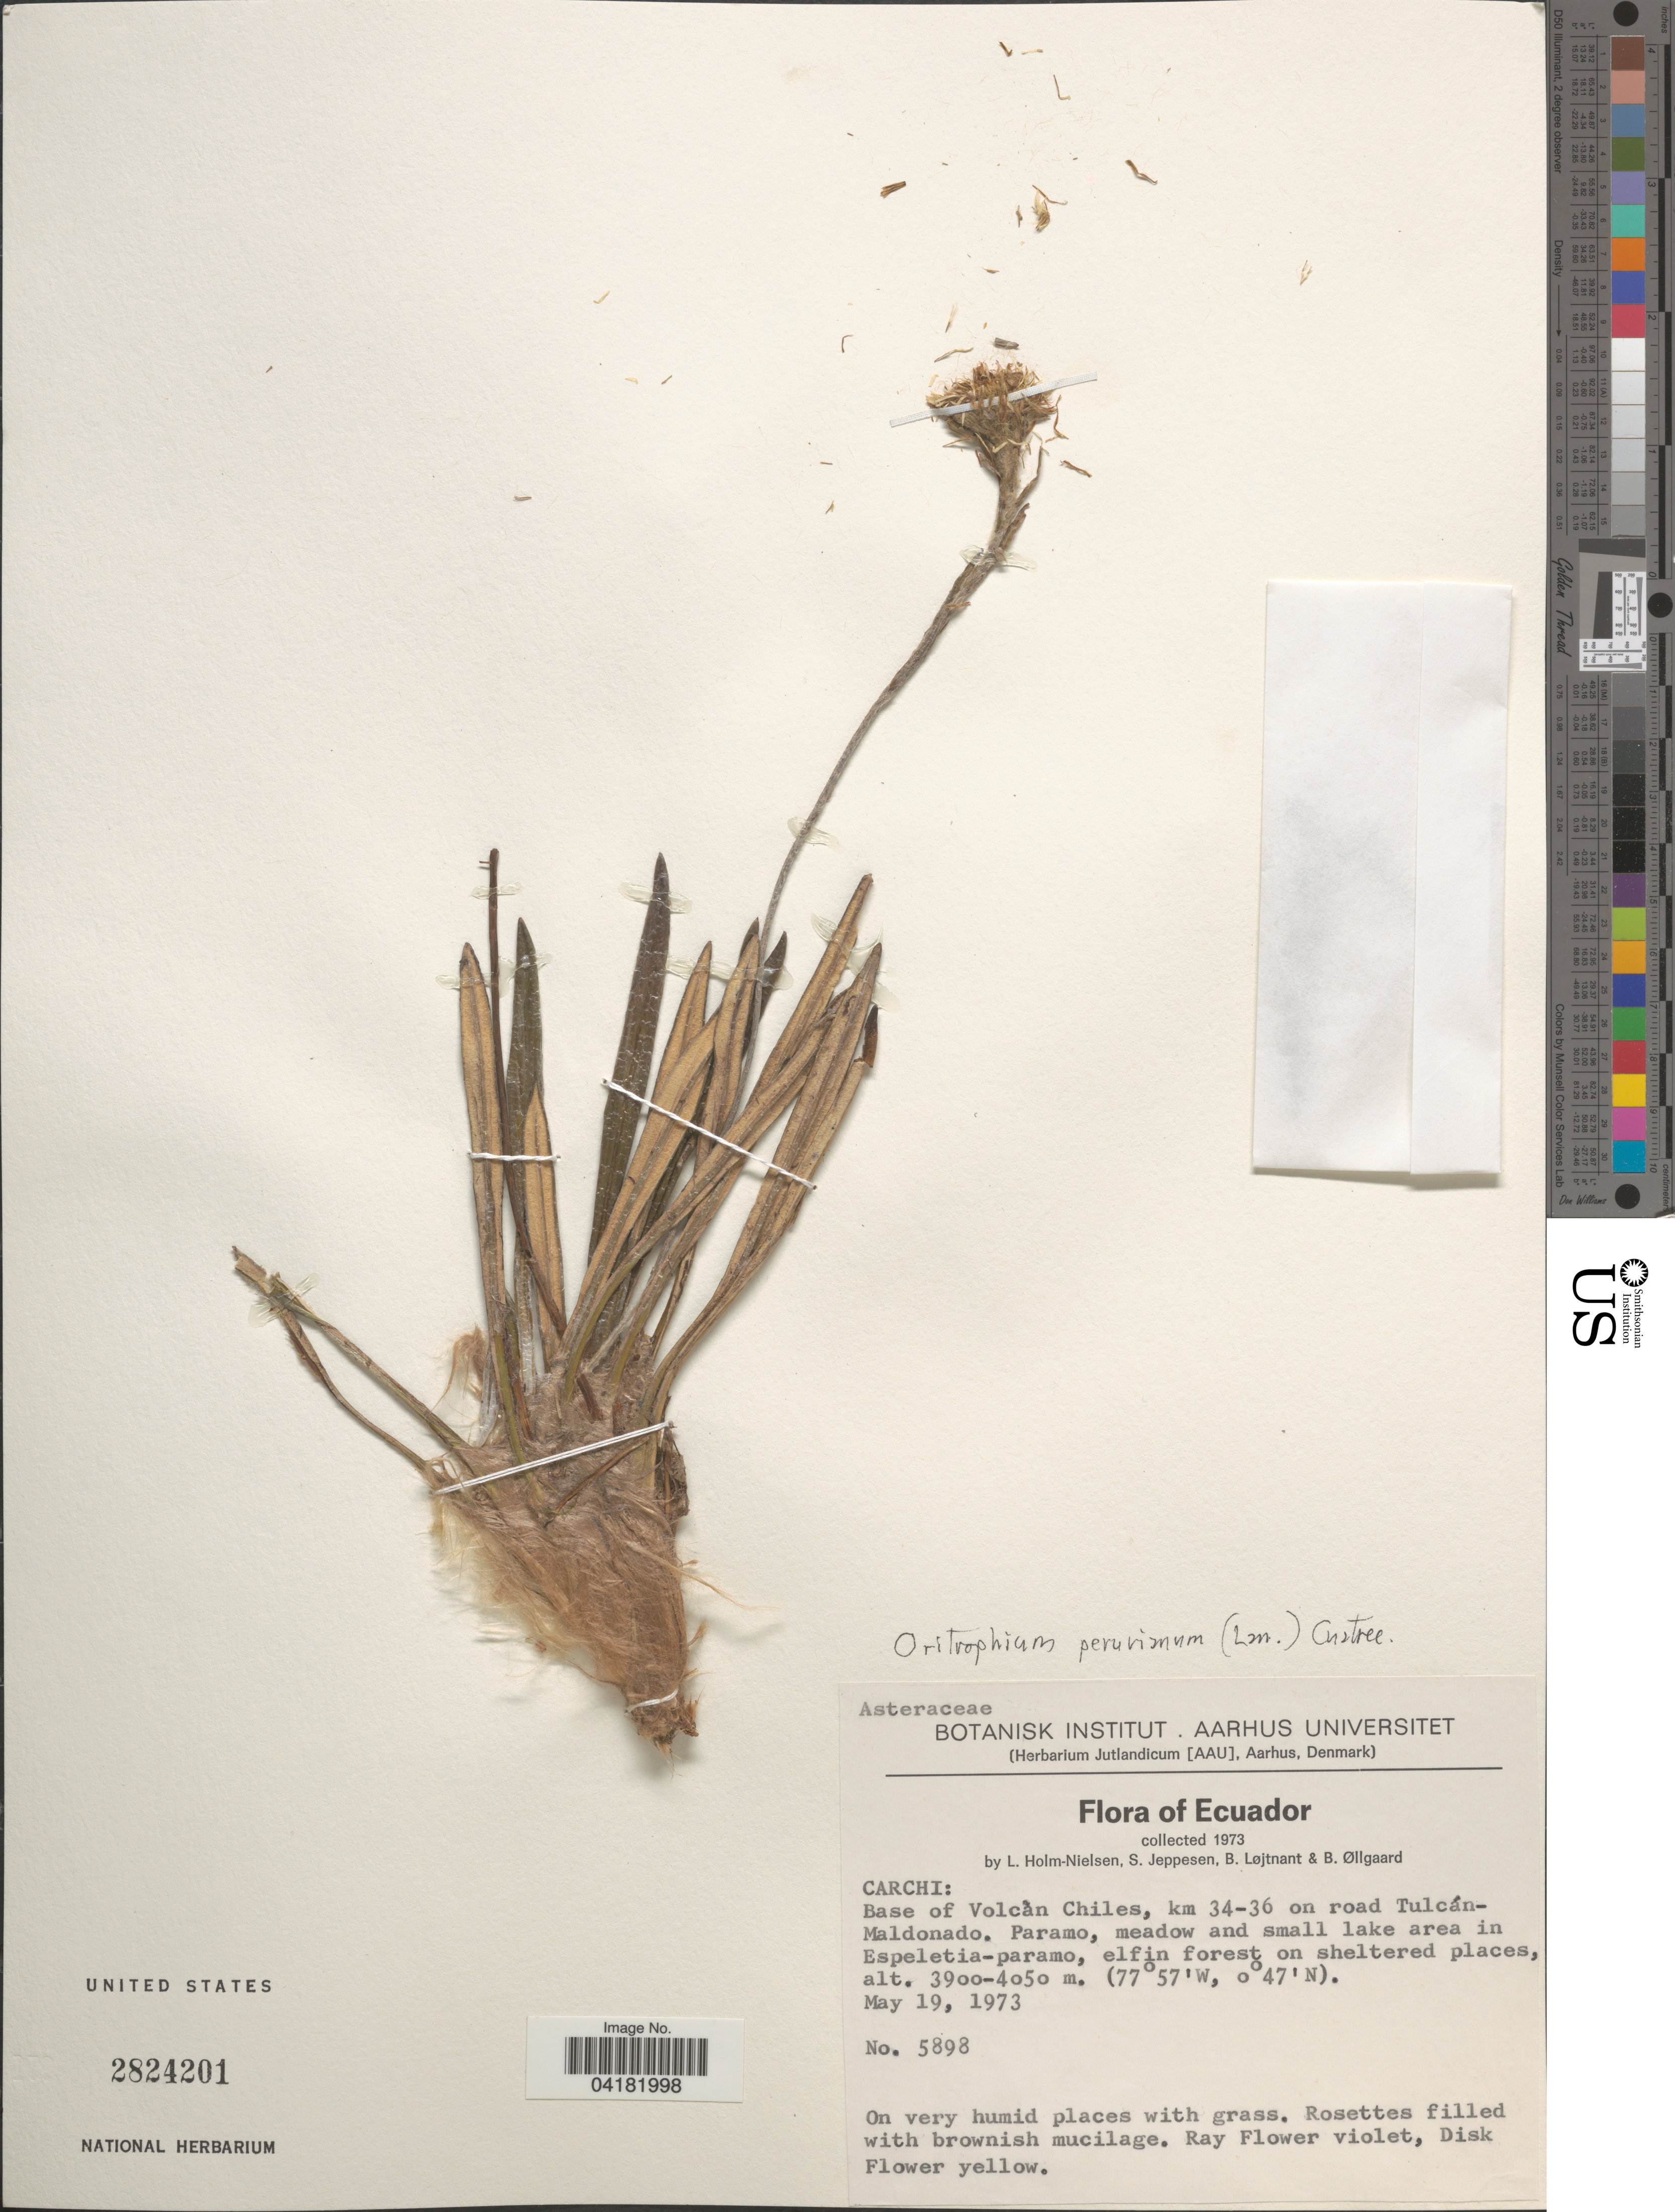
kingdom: Plantae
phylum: Tracheophyta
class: Magnoliopsida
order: Asterales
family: Asteraceae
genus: Oritrophium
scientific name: Oritrophium peruvianum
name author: (Lam.) Cuatrec.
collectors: L. Holm-Nielsen, S. Jeppesen, B. Löjtnant & B. Øllgaard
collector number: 5898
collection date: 1973-05-19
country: Ecuador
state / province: Carchi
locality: Base of Volcán Chiles, km 34-36 on road Tulcán-Maldonado.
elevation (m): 3900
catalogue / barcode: US 2824201